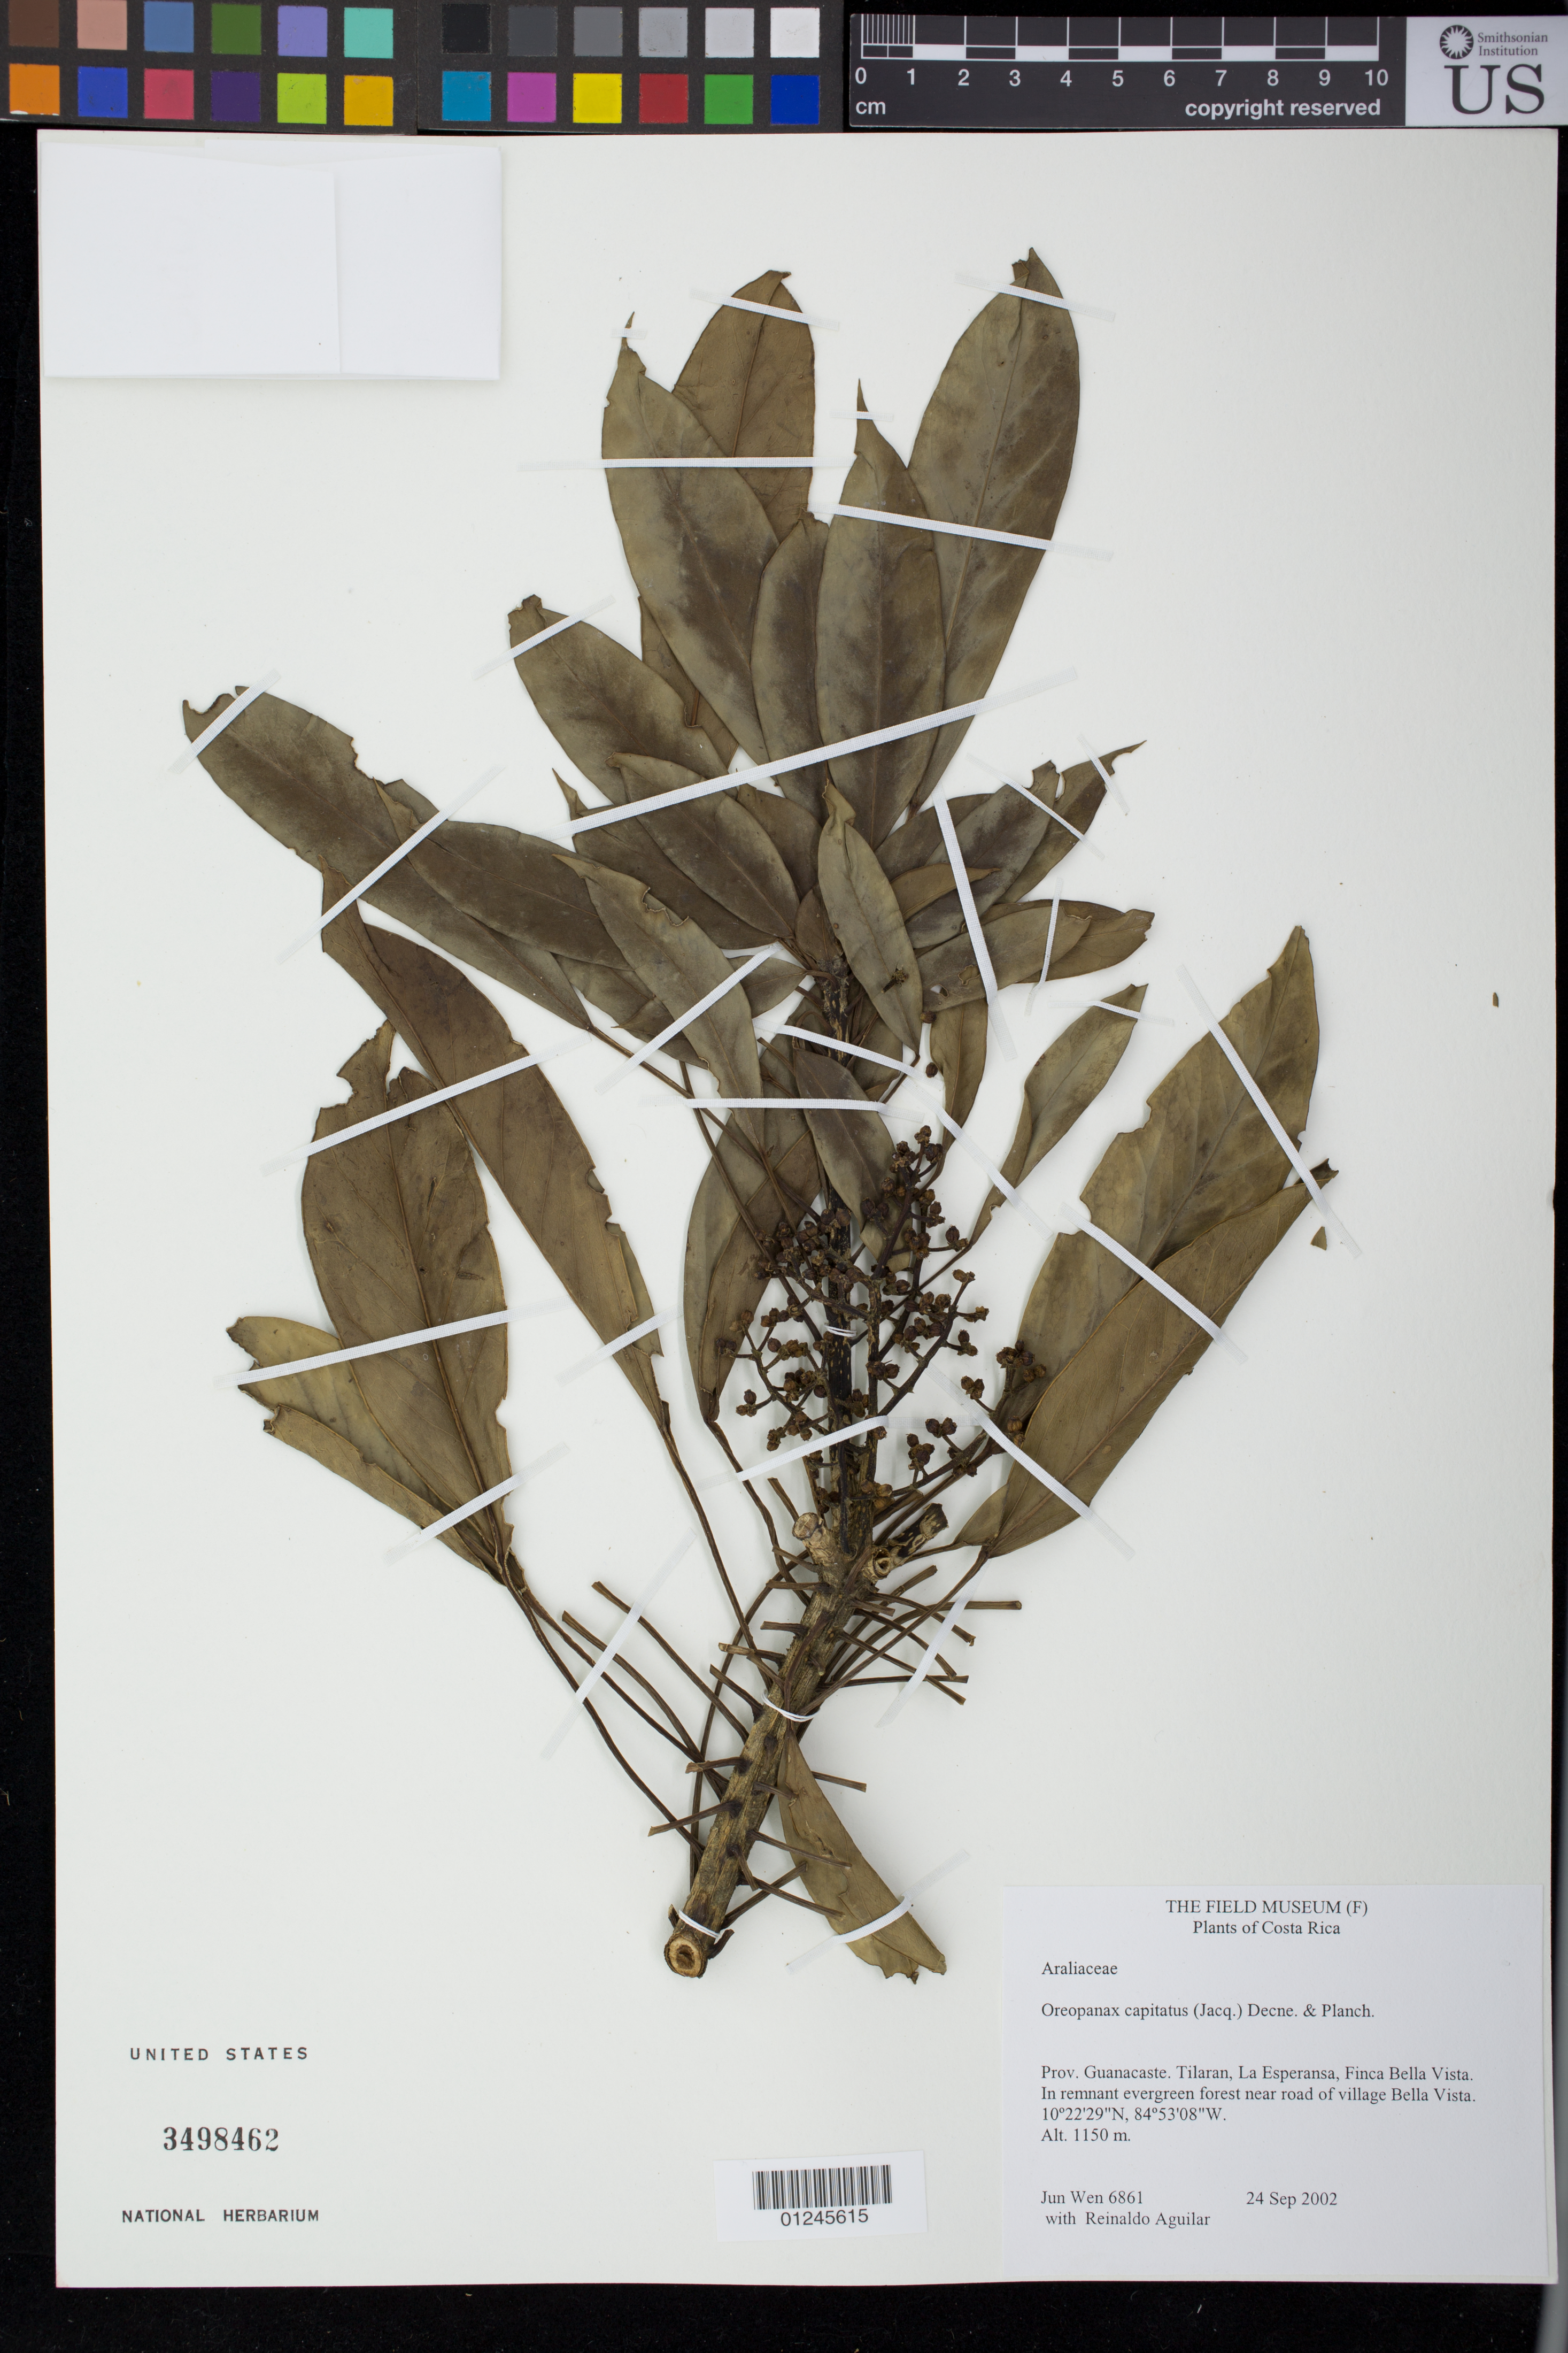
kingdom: Plantae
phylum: Tracheophyta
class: Magnoliopsida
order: Apiales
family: Araliaceae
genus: Oreopanax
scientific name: Oreopanax capitatus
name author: (Jacq.) Decne. & Planch.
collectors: J. Wen & R. Aguilar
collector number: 6861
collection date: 2002-09-24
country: Costa Rica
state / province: Guanacaste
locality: Tilaran, La Esperansa, Finca Bella Vista.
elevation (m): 1150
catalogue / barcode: US 3498462